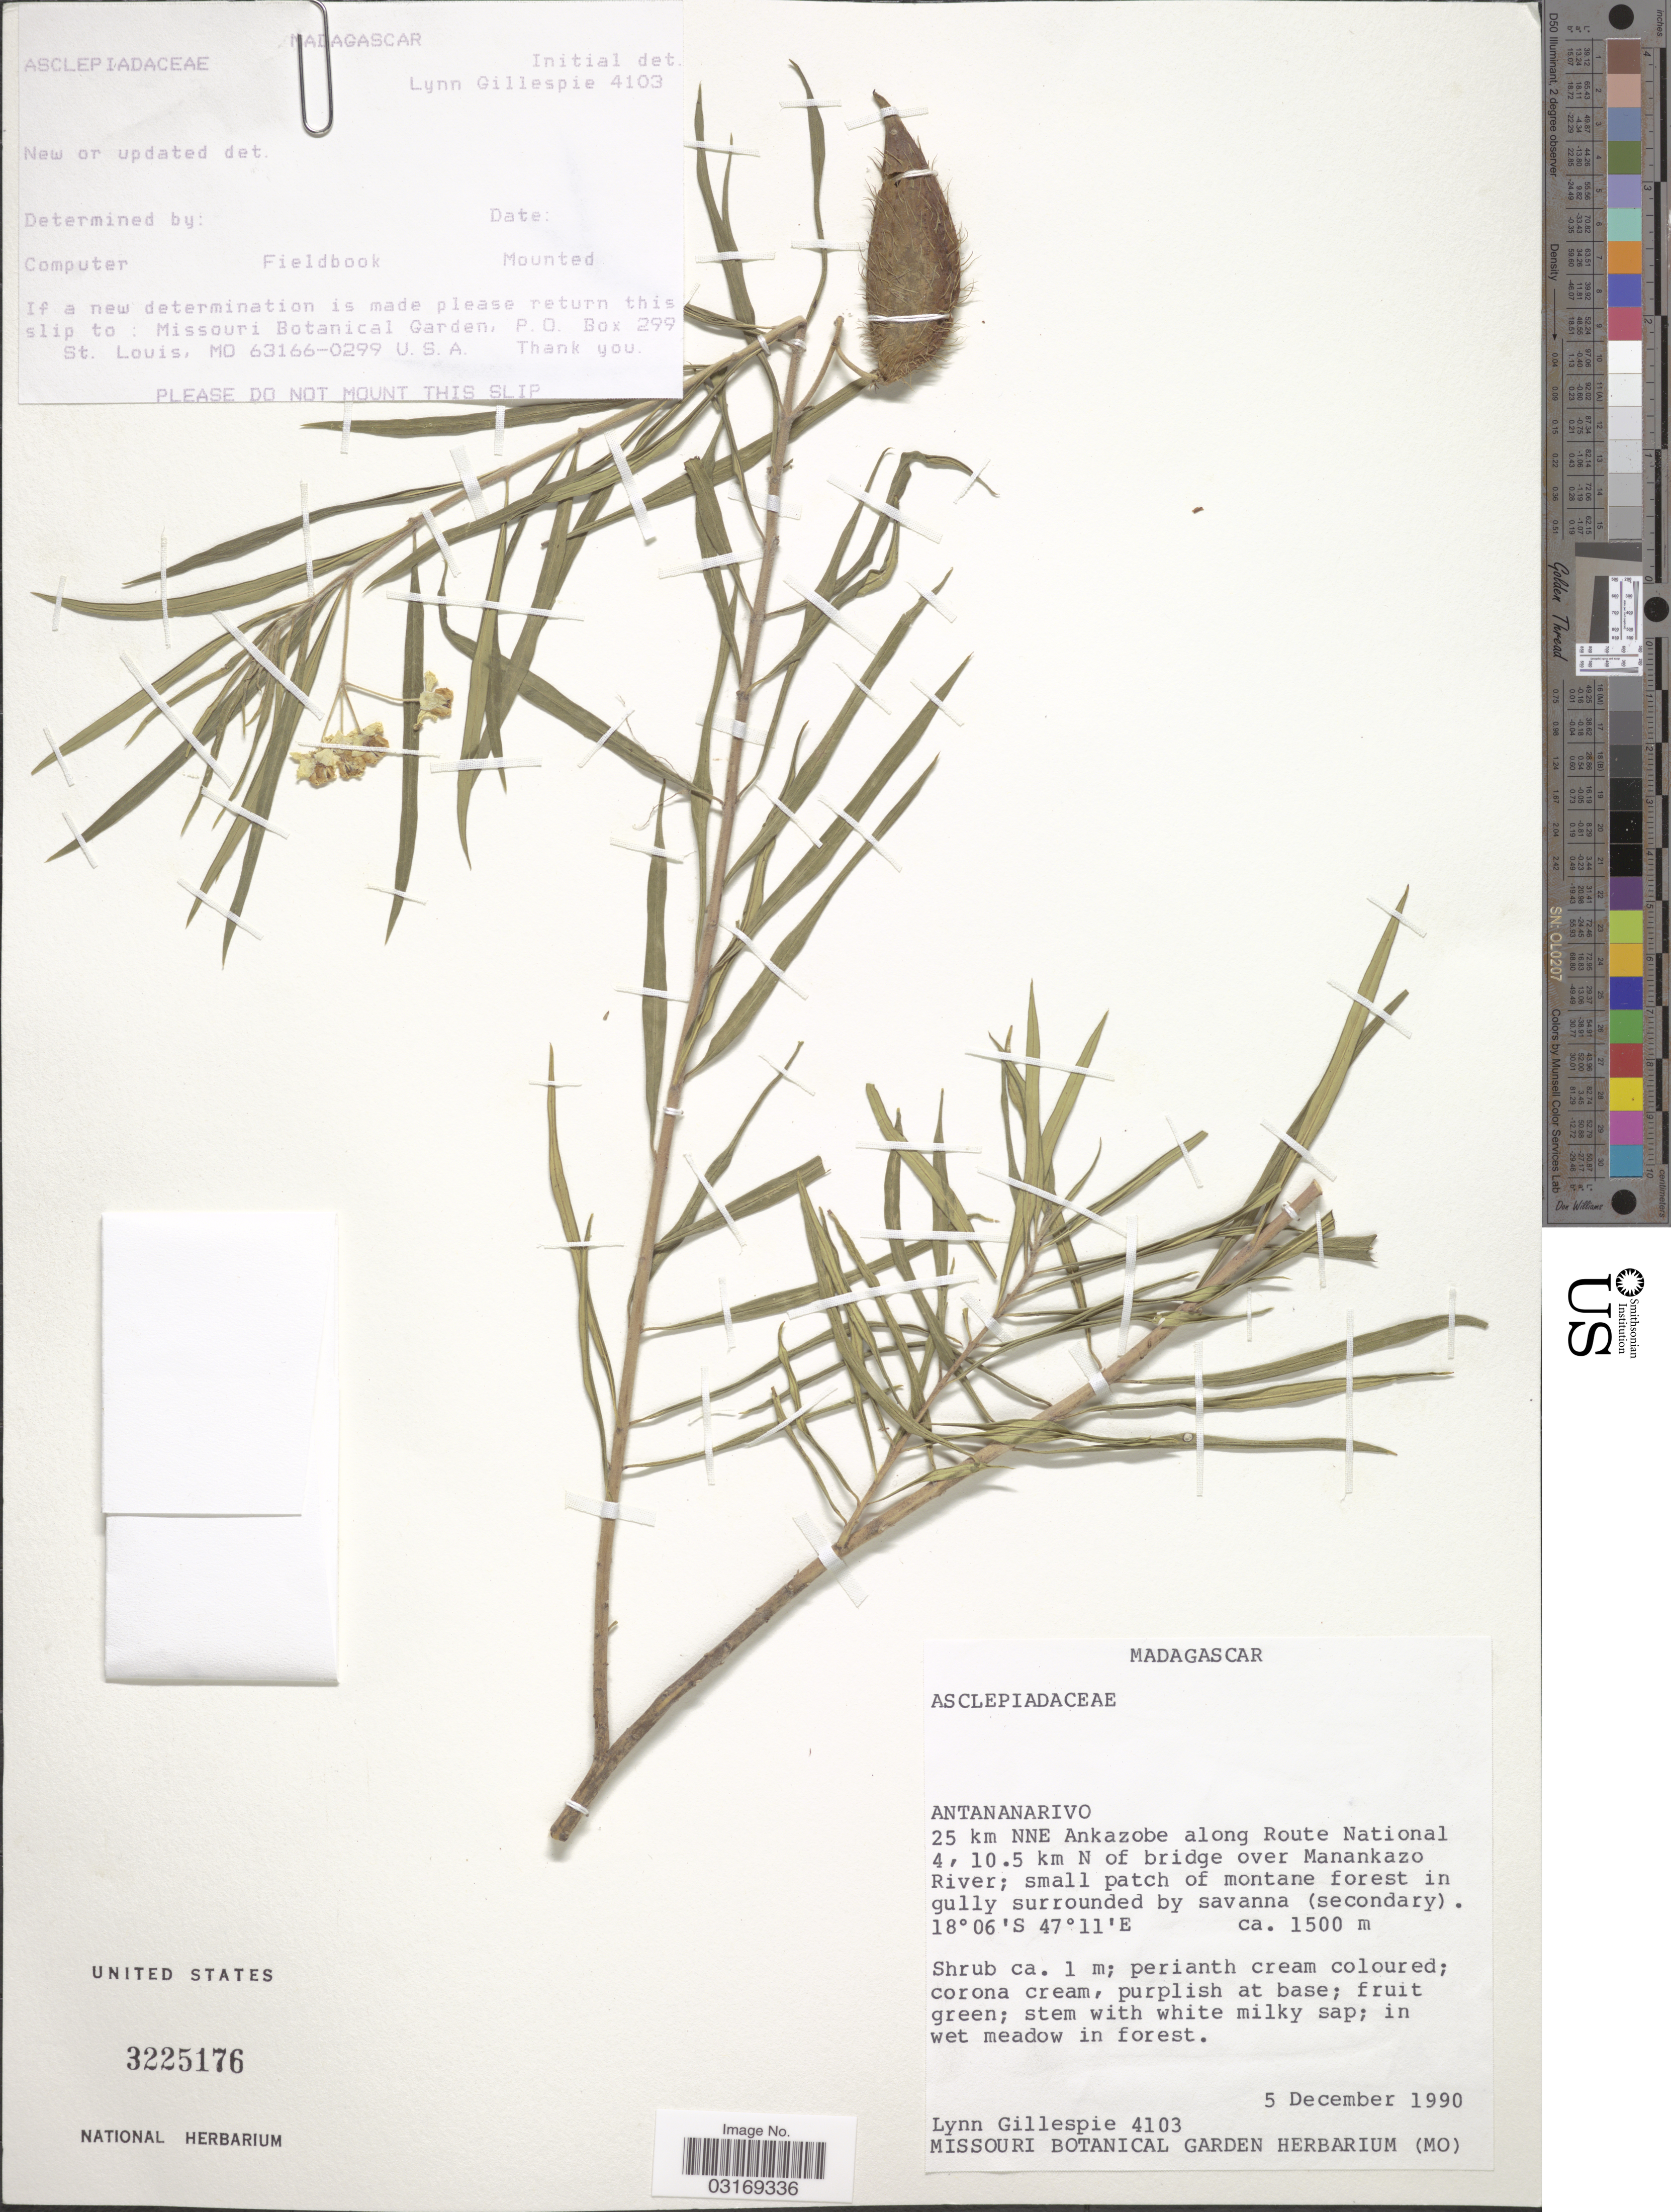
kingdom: Plantae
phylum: Tracheophyta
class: Magnoliopsida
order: Gentianales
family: Apocynaceae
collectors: L. J. Gillespie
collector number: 4103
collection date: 1990-12-05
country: Madagascar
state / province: Analamanga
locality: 25 km NNE Ankazobe along Route Nacional 4, 10.5 km N of bridge over Manankazo River.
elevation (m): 1500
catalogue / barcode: US 3225176